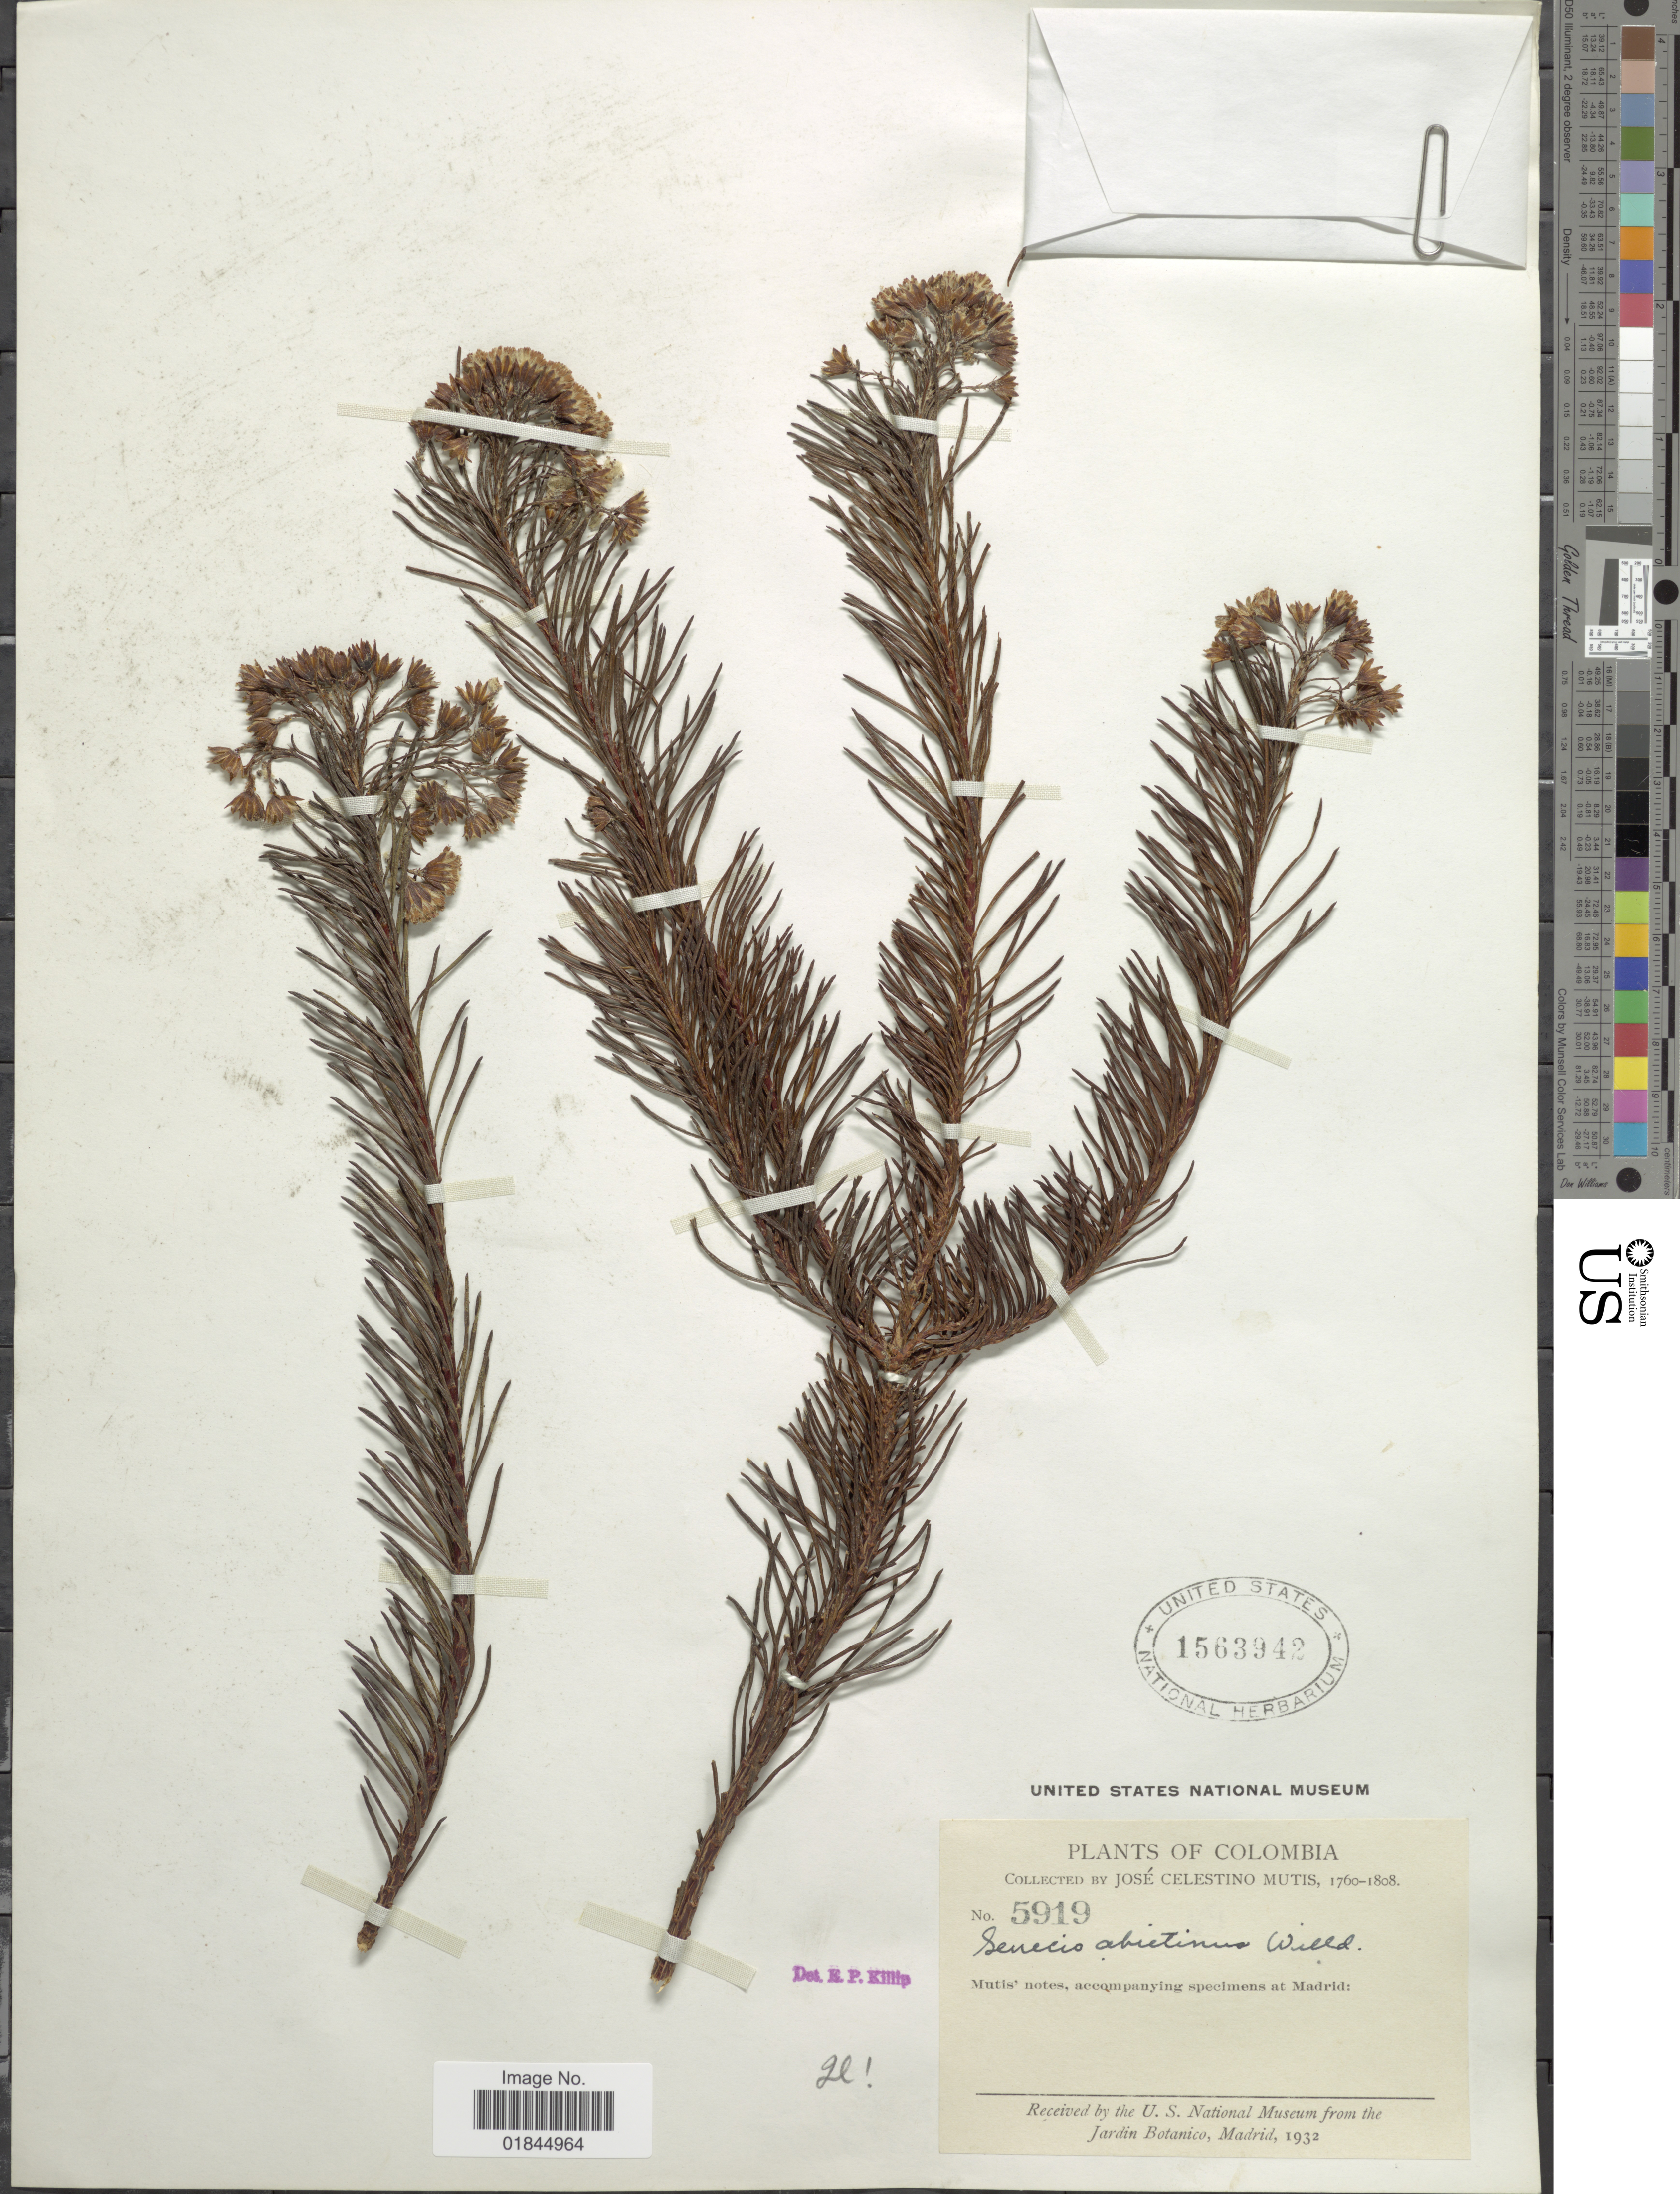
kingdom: Plantae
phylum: Tracheophyta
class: Magnoliopsida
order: Asterales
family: Asteraceae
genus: Pentacalia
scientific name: Pentacalia abietina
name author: (Willd. ex Wedd.) Cuatrec.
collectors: J. C. B. Mutis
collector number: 5919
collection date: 1760/1808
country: Colombia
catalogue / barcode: US 1563942